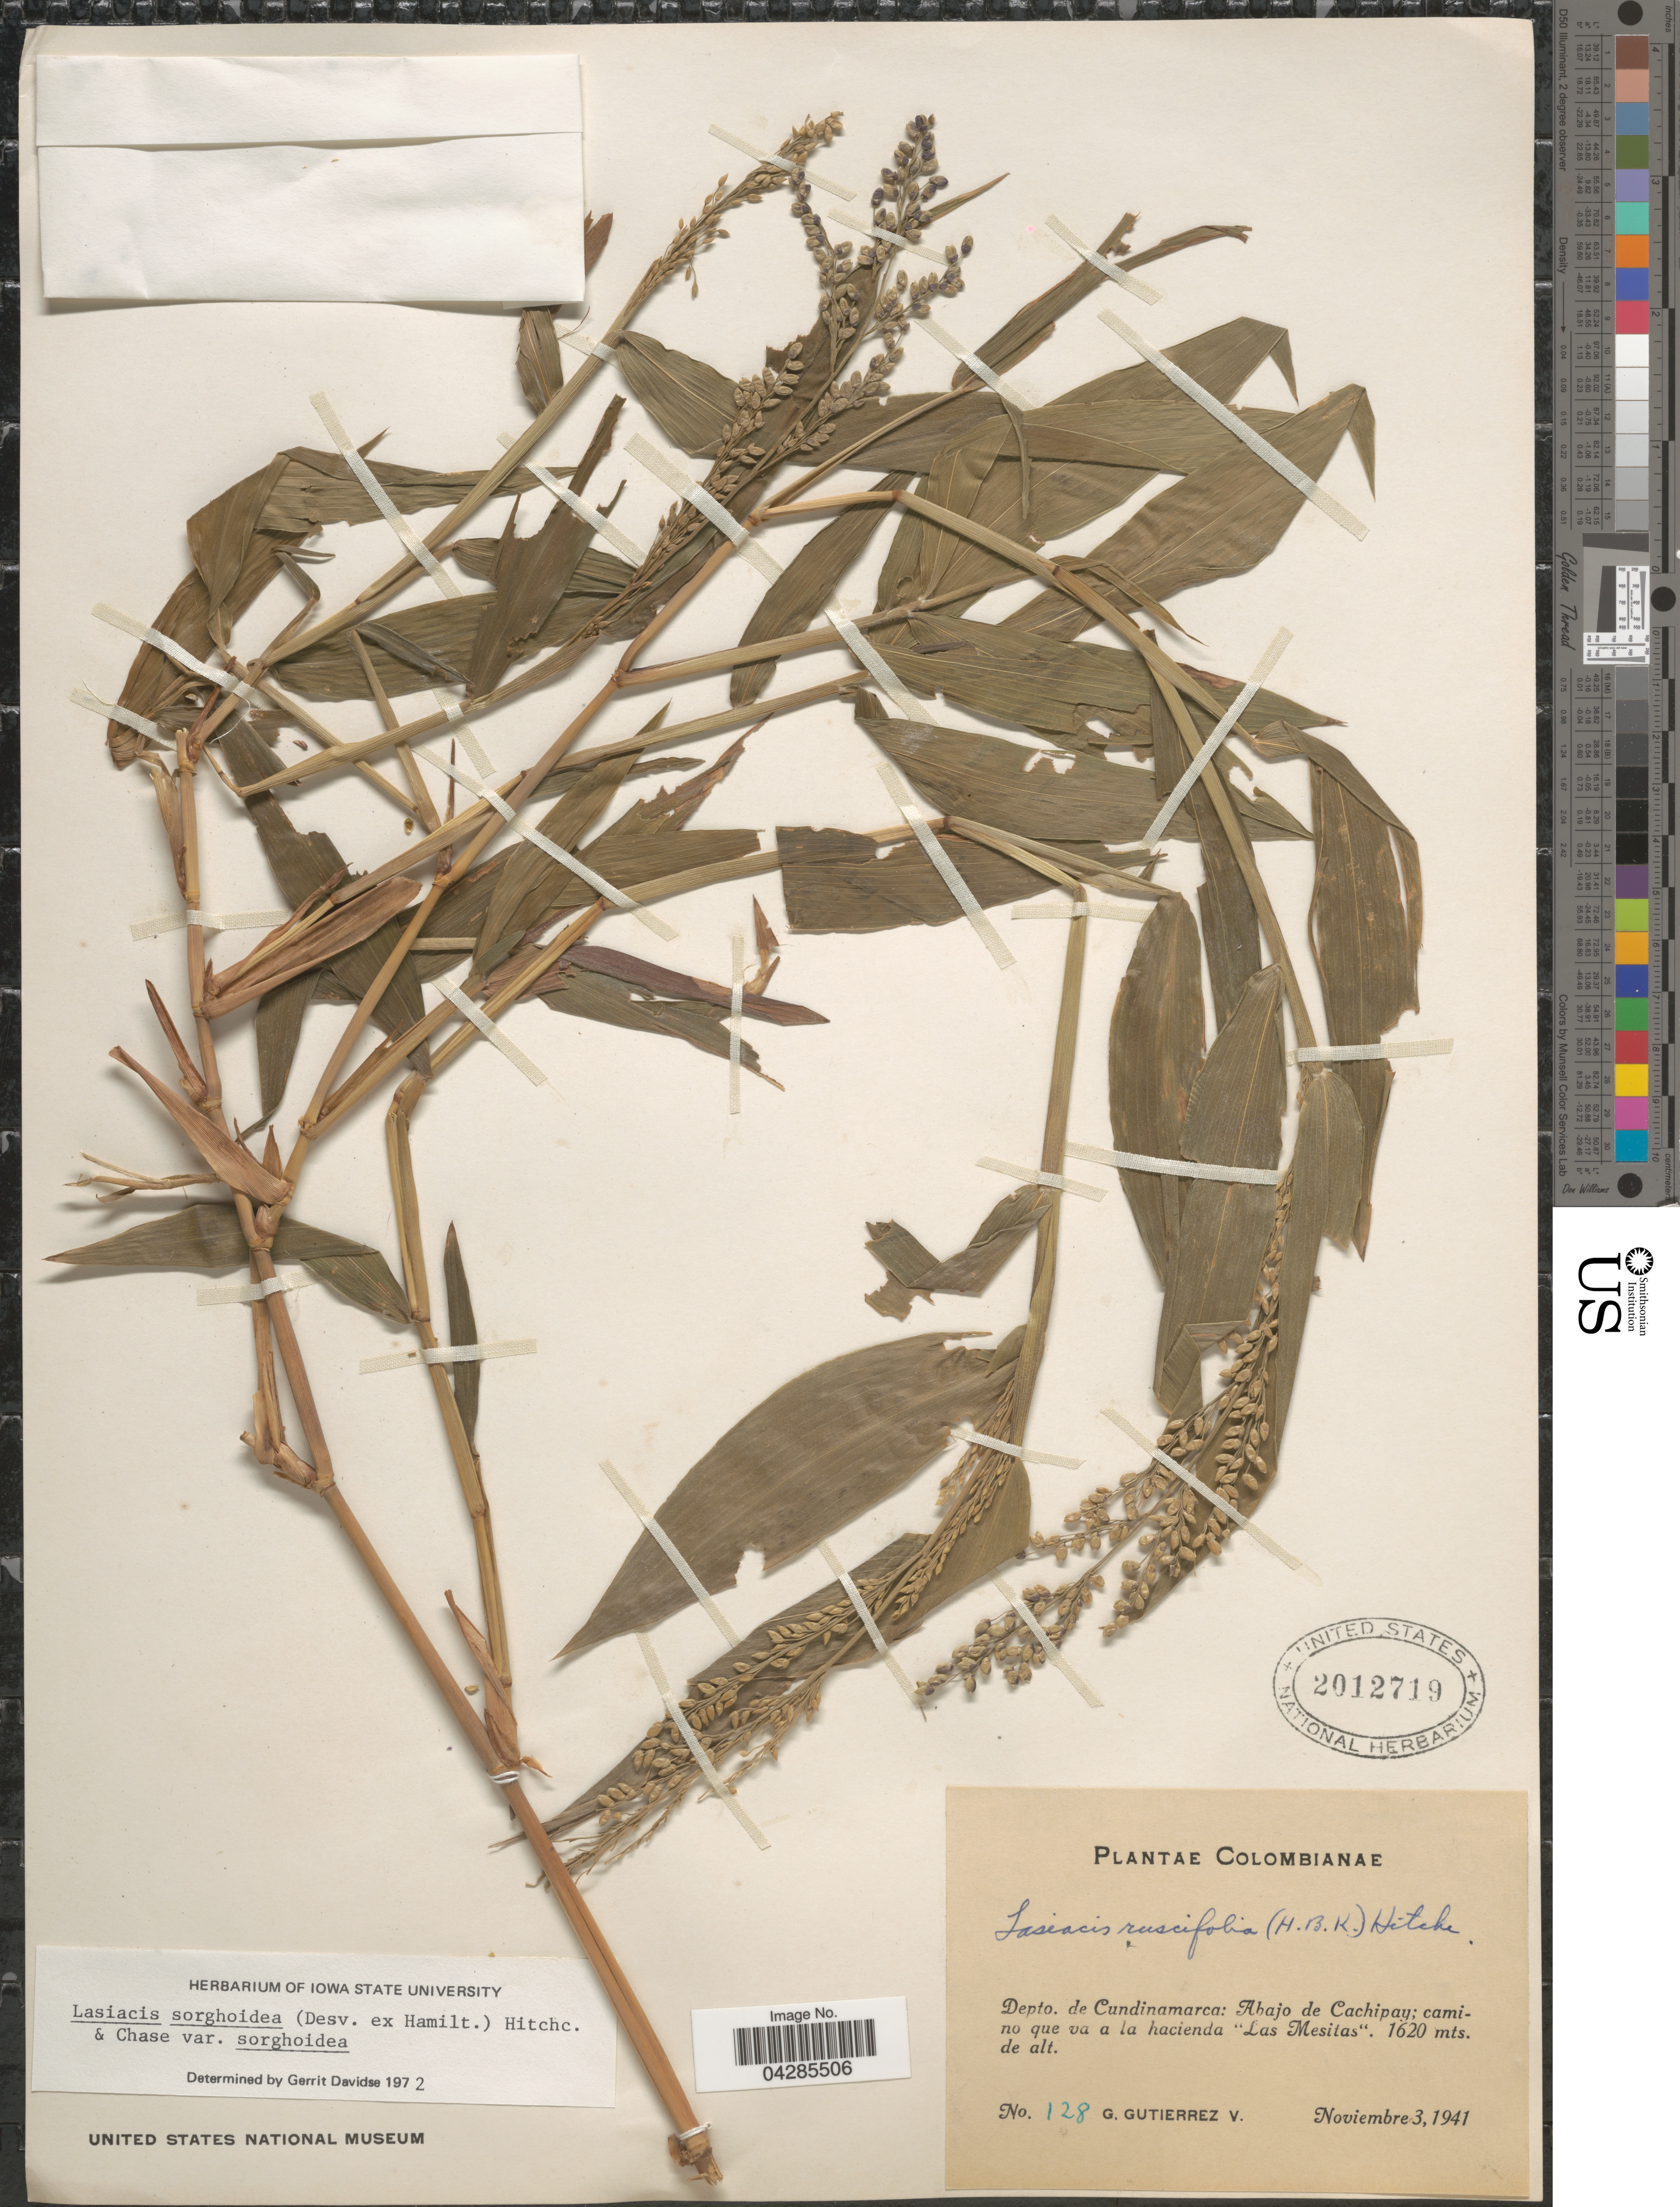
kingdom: Plantae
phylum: Tracheophyta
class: Liliopsida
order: Poales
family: Poaceae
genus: Lasiacis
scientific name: Lasiacis sorghoidea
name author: (Desv. ex Ham.) Hitchc. & Chase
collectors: G. Gutiérrez V.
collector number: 128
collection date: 1941-11-03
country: Colombia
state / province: Cundinamarca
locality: Depto. de Cundinamarca: Abajo de Cachipay; camino que va a la hacienda "Las Mesitas".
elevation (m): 1620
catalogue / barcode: US 2012719